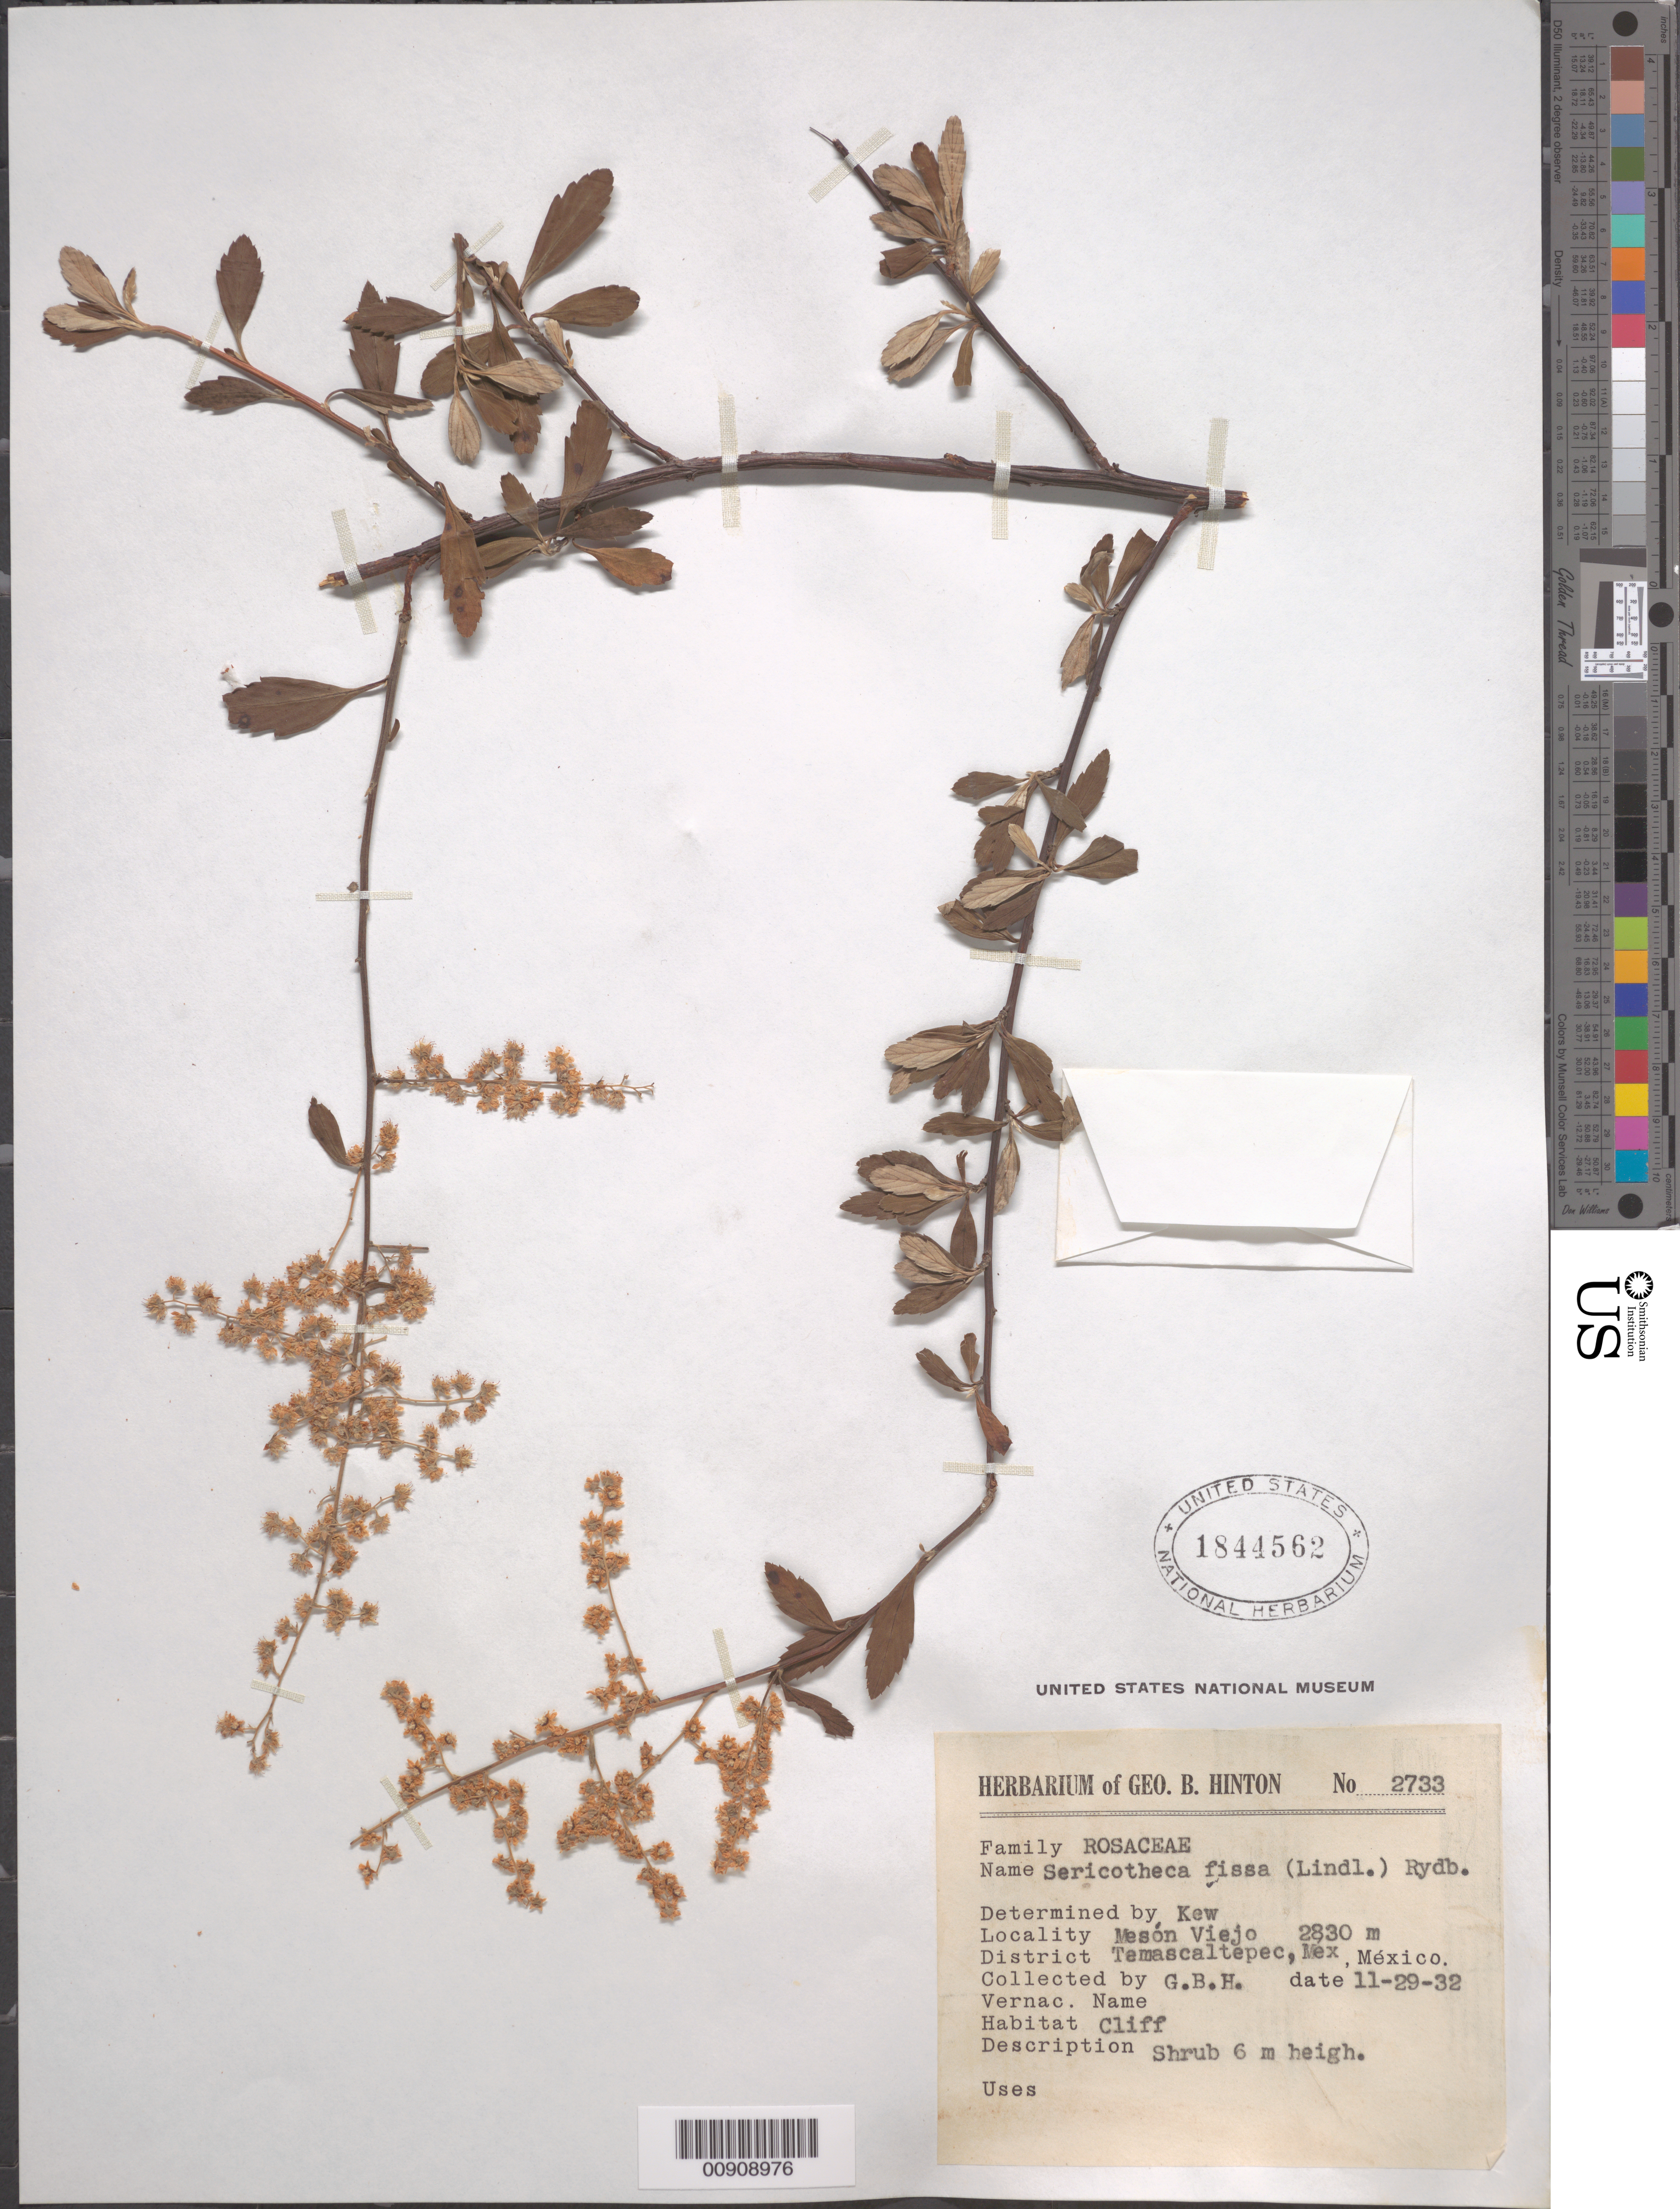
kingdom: Plantae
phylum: Tracheophyta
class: Magnoliopsida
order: Rosales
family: Rosaceae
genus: Holodiscus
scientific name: Holodiscus fissus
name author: (Lindl.) C.K. Schneid.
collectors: G. B. Hinton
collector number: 2733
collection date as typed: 29 Nov 1932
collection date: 1932-11-29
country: Mexico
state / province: México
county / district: Temascaltepec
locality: Mesón Viejo, District Temascaltepec, State of México.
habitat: Cliff.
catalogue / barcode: US 1844562